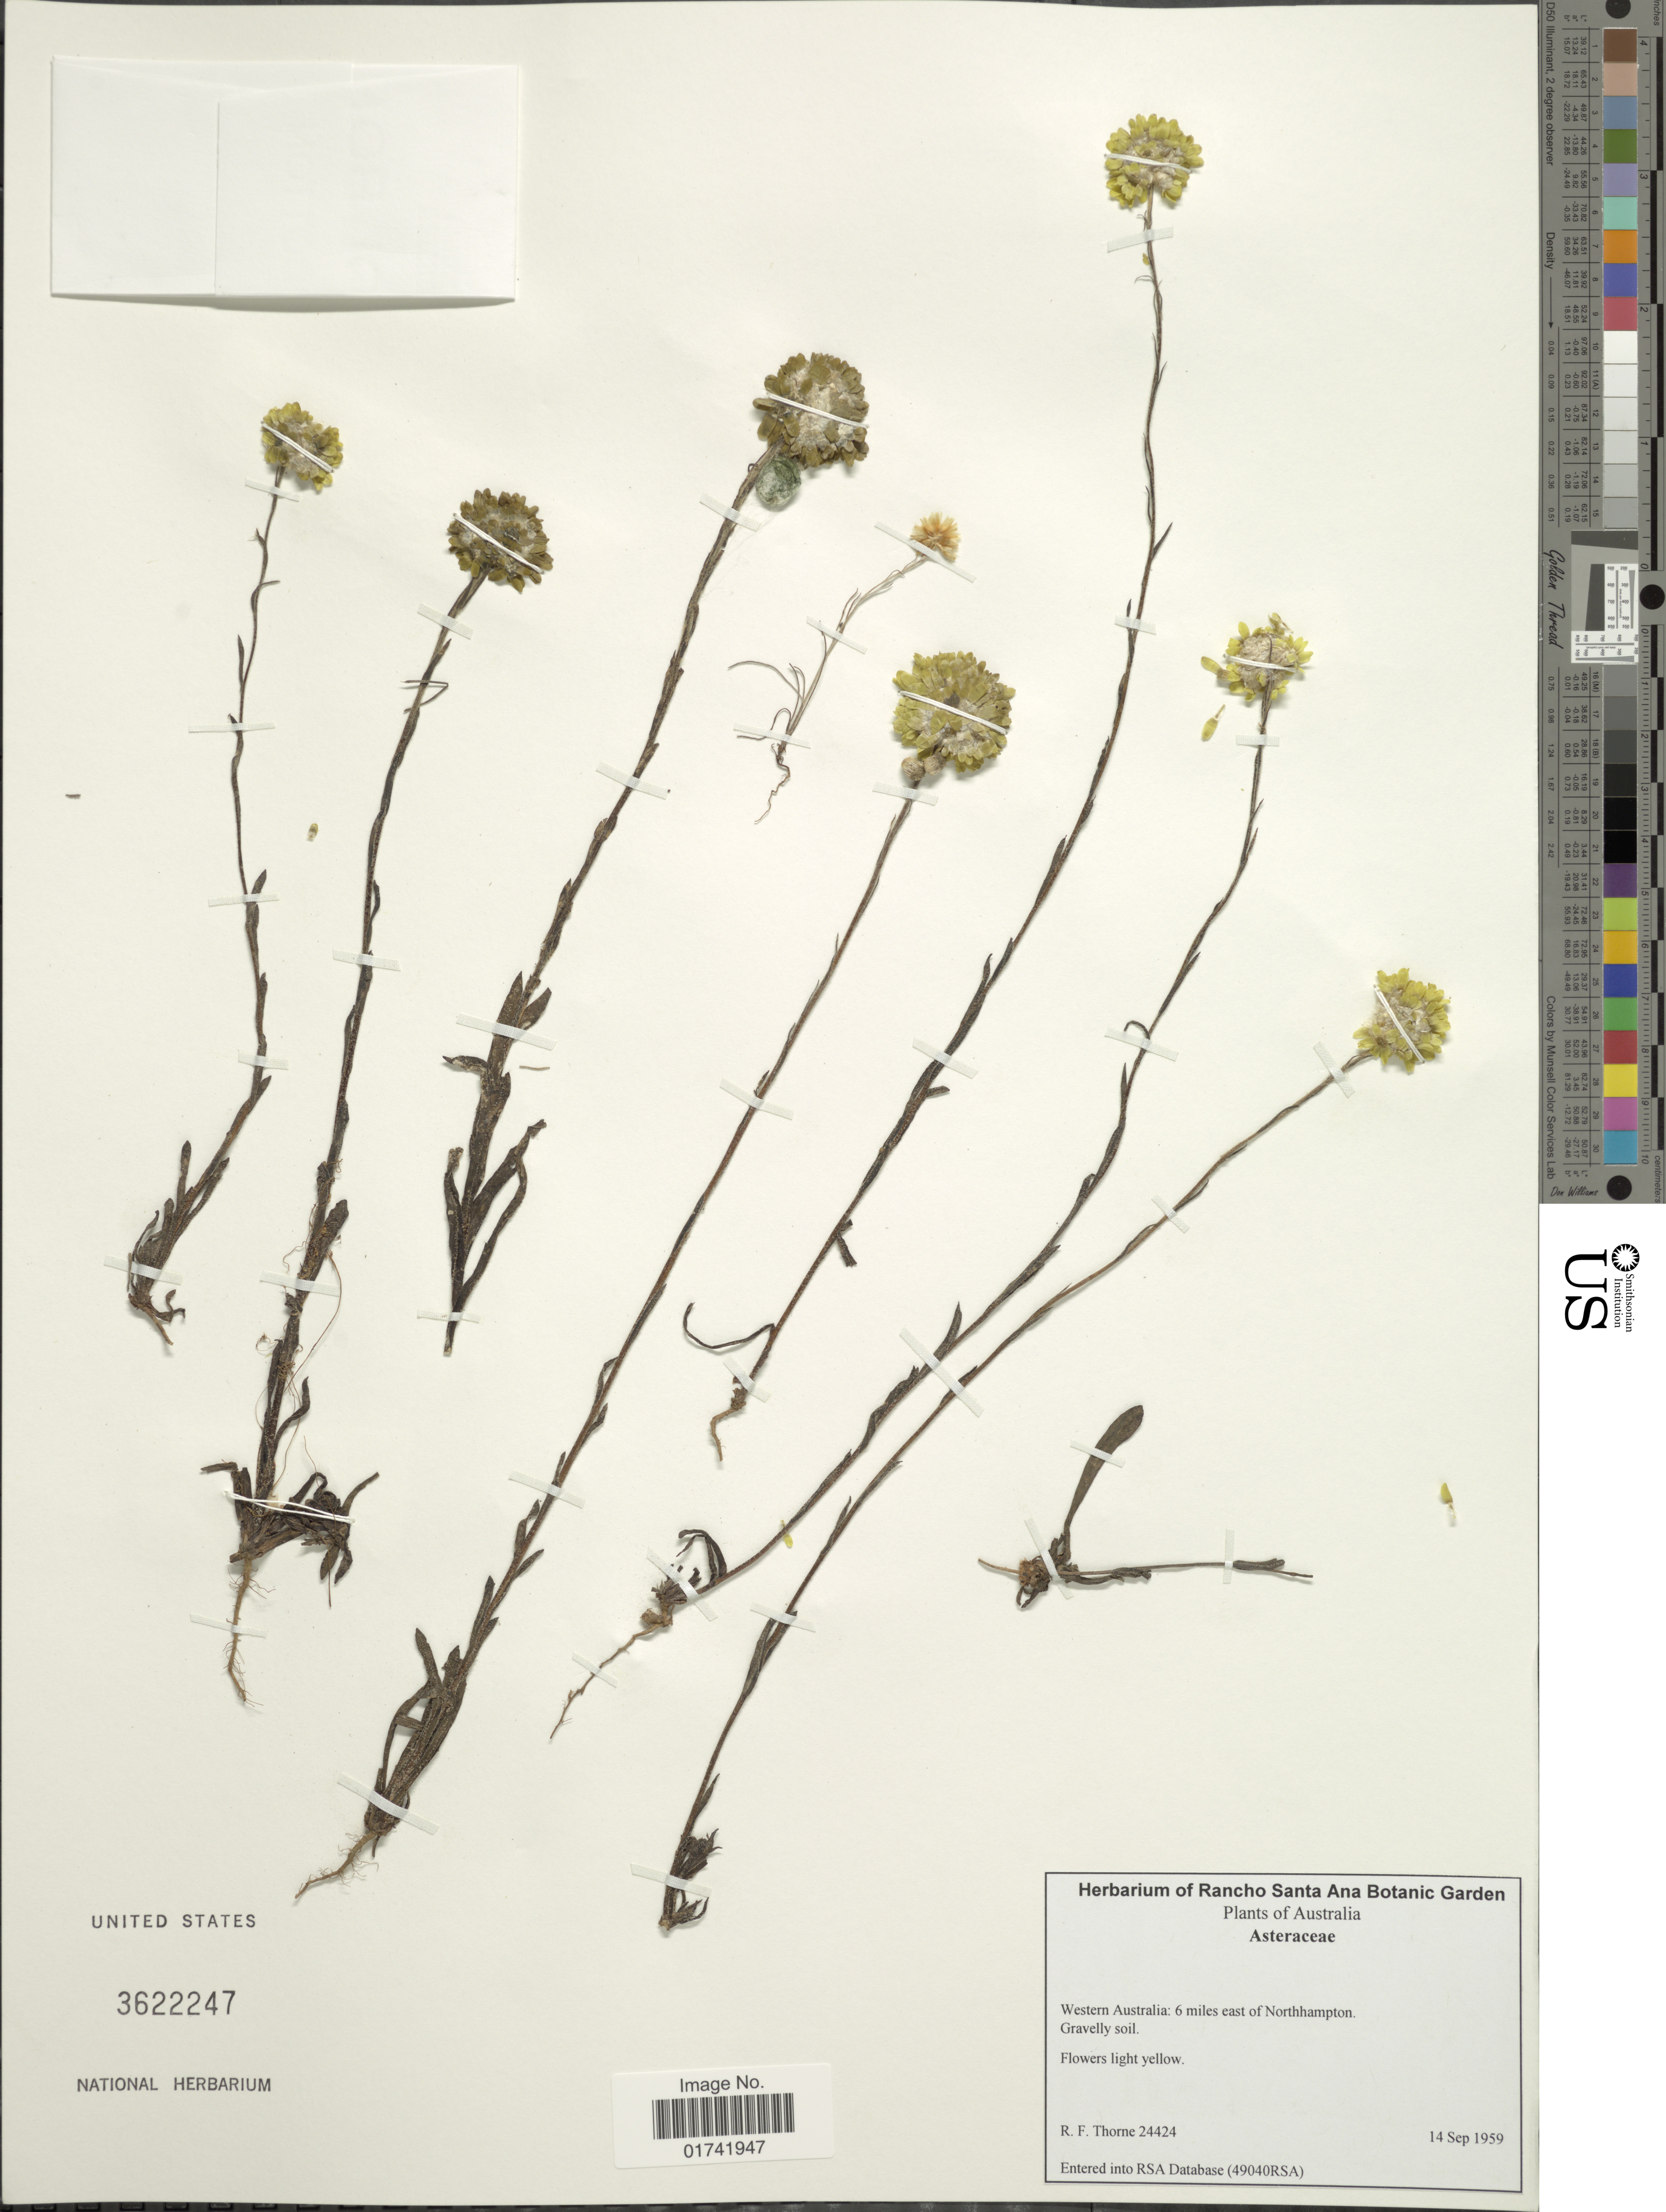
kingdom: Plantae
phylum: Tracheophyta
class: Magnoliopsida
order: Asterales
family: Asteraceae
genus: Helipterum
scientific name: Helipterum sp.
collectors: R. F. Thorne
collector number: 24424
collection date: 1959-09-14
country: Australia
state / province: Western Australia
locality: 6 miles east of Northhampton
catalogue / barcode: US 3622247